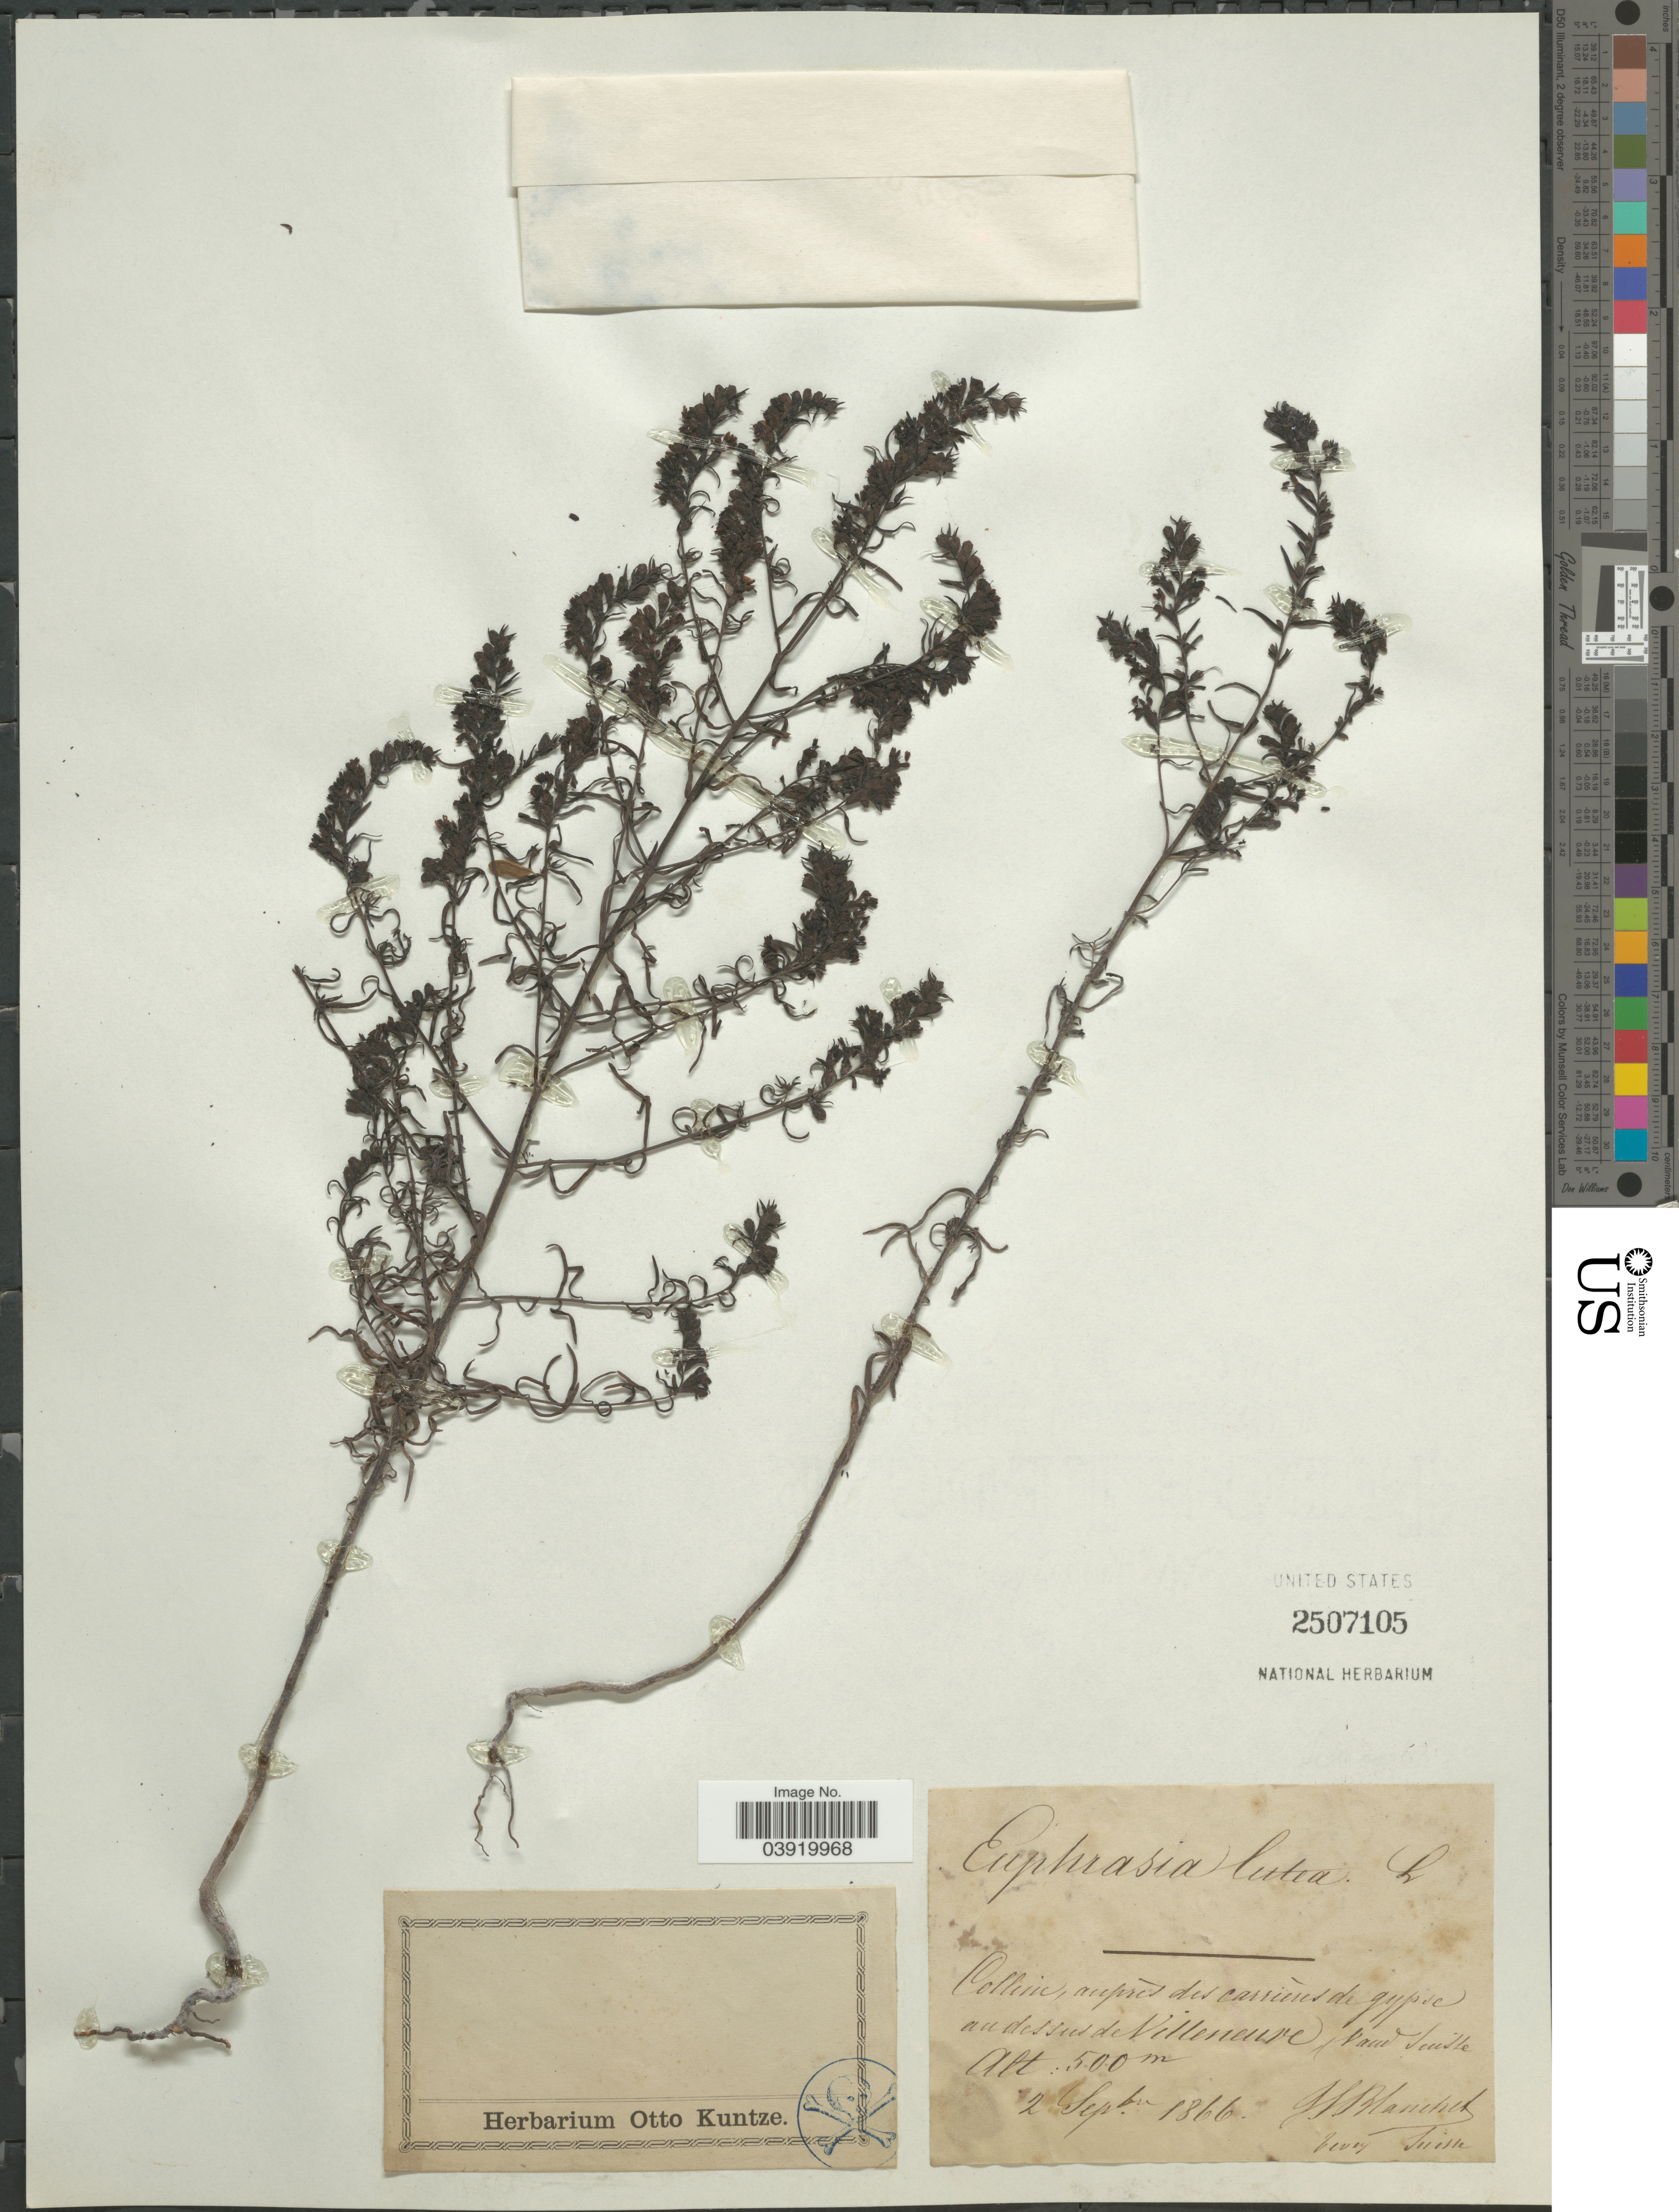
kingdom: Plantae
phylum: Tracheophyta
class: Magnoliopsida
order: Lamiales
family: Orobanchaceae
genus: Odontites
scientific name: Odontites luteus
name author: (L.) Clairv.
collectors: H. Blanchet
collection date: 1866-09-02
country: Switzerland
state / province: Vaud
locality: Collin, auprès des carriens gypse au dessus de Villeneuve, Suisse.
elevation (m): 500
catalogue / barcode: US 2507105